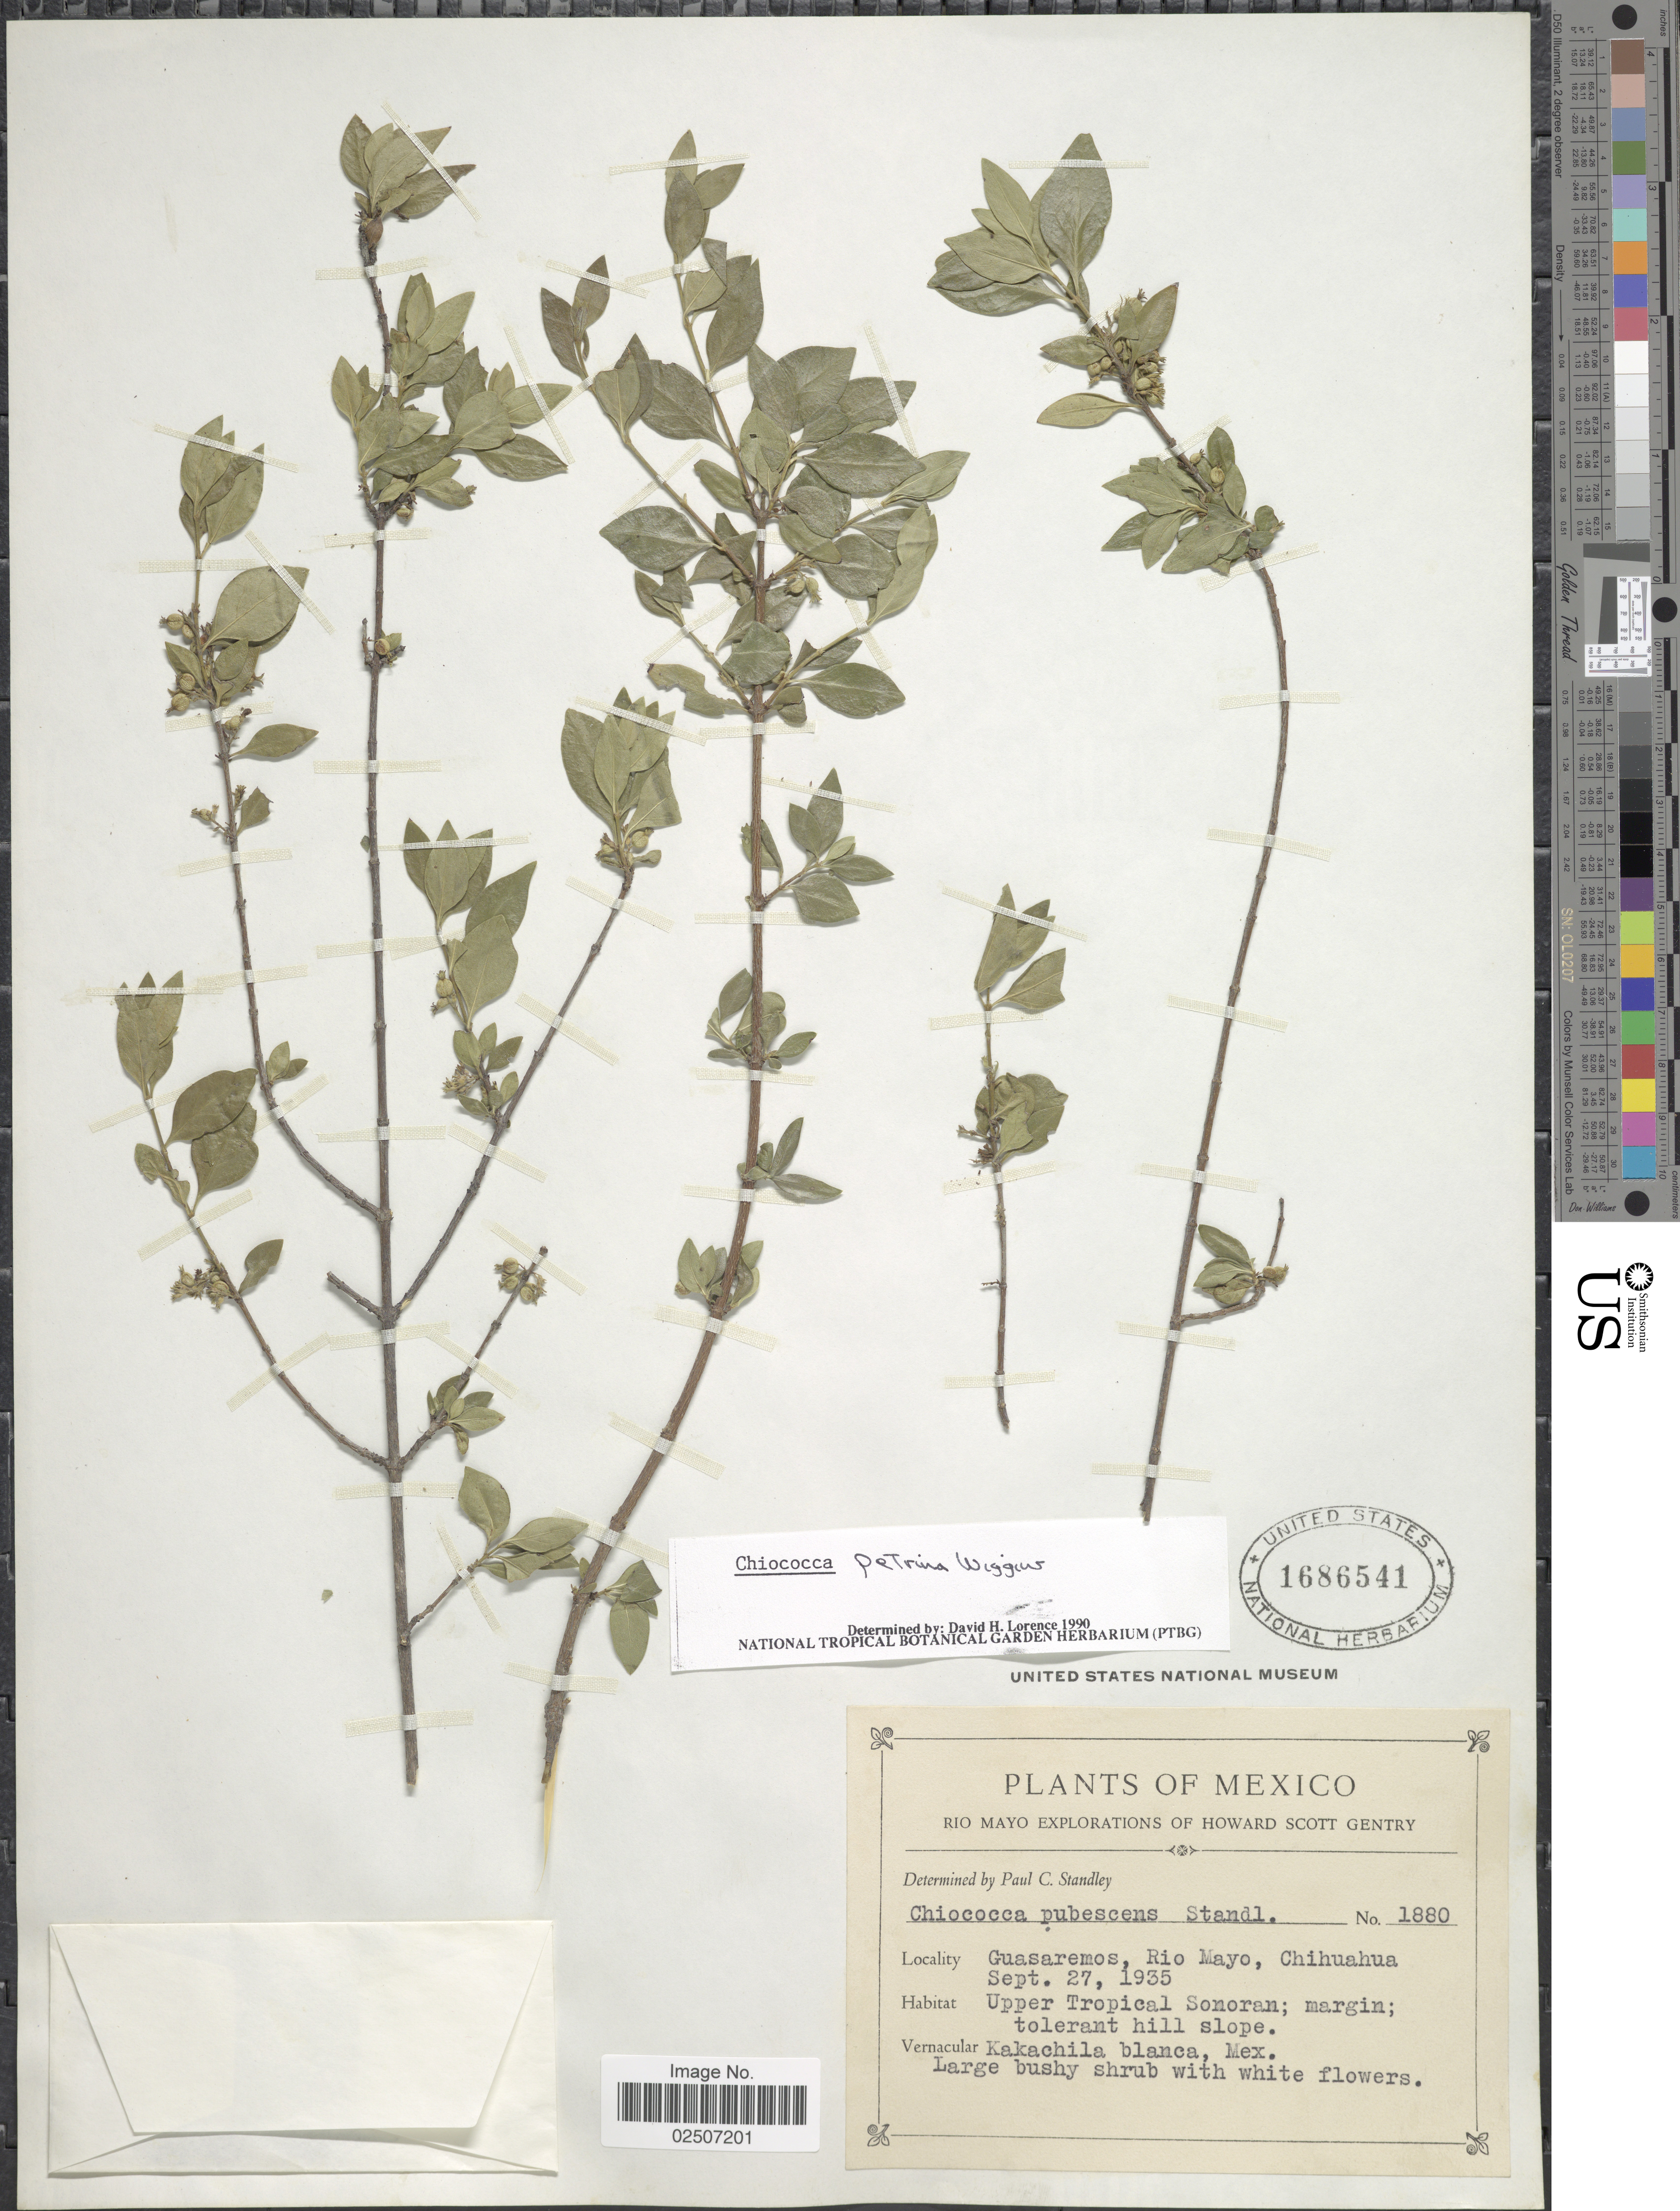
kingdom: Plantae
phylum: Tracheophyta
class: Magnoliopsida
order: Gentianales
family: Rubiaceae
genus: Chiococca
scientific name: Chiococca petrina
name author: Wiggins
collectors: H. S. Gentry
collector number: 1880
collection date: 1935-09-27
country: Mexico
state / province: Chihuahua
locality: Guasaremos, Rio Mayo. Upper Tropical Sonoran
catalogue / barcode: US 1686541